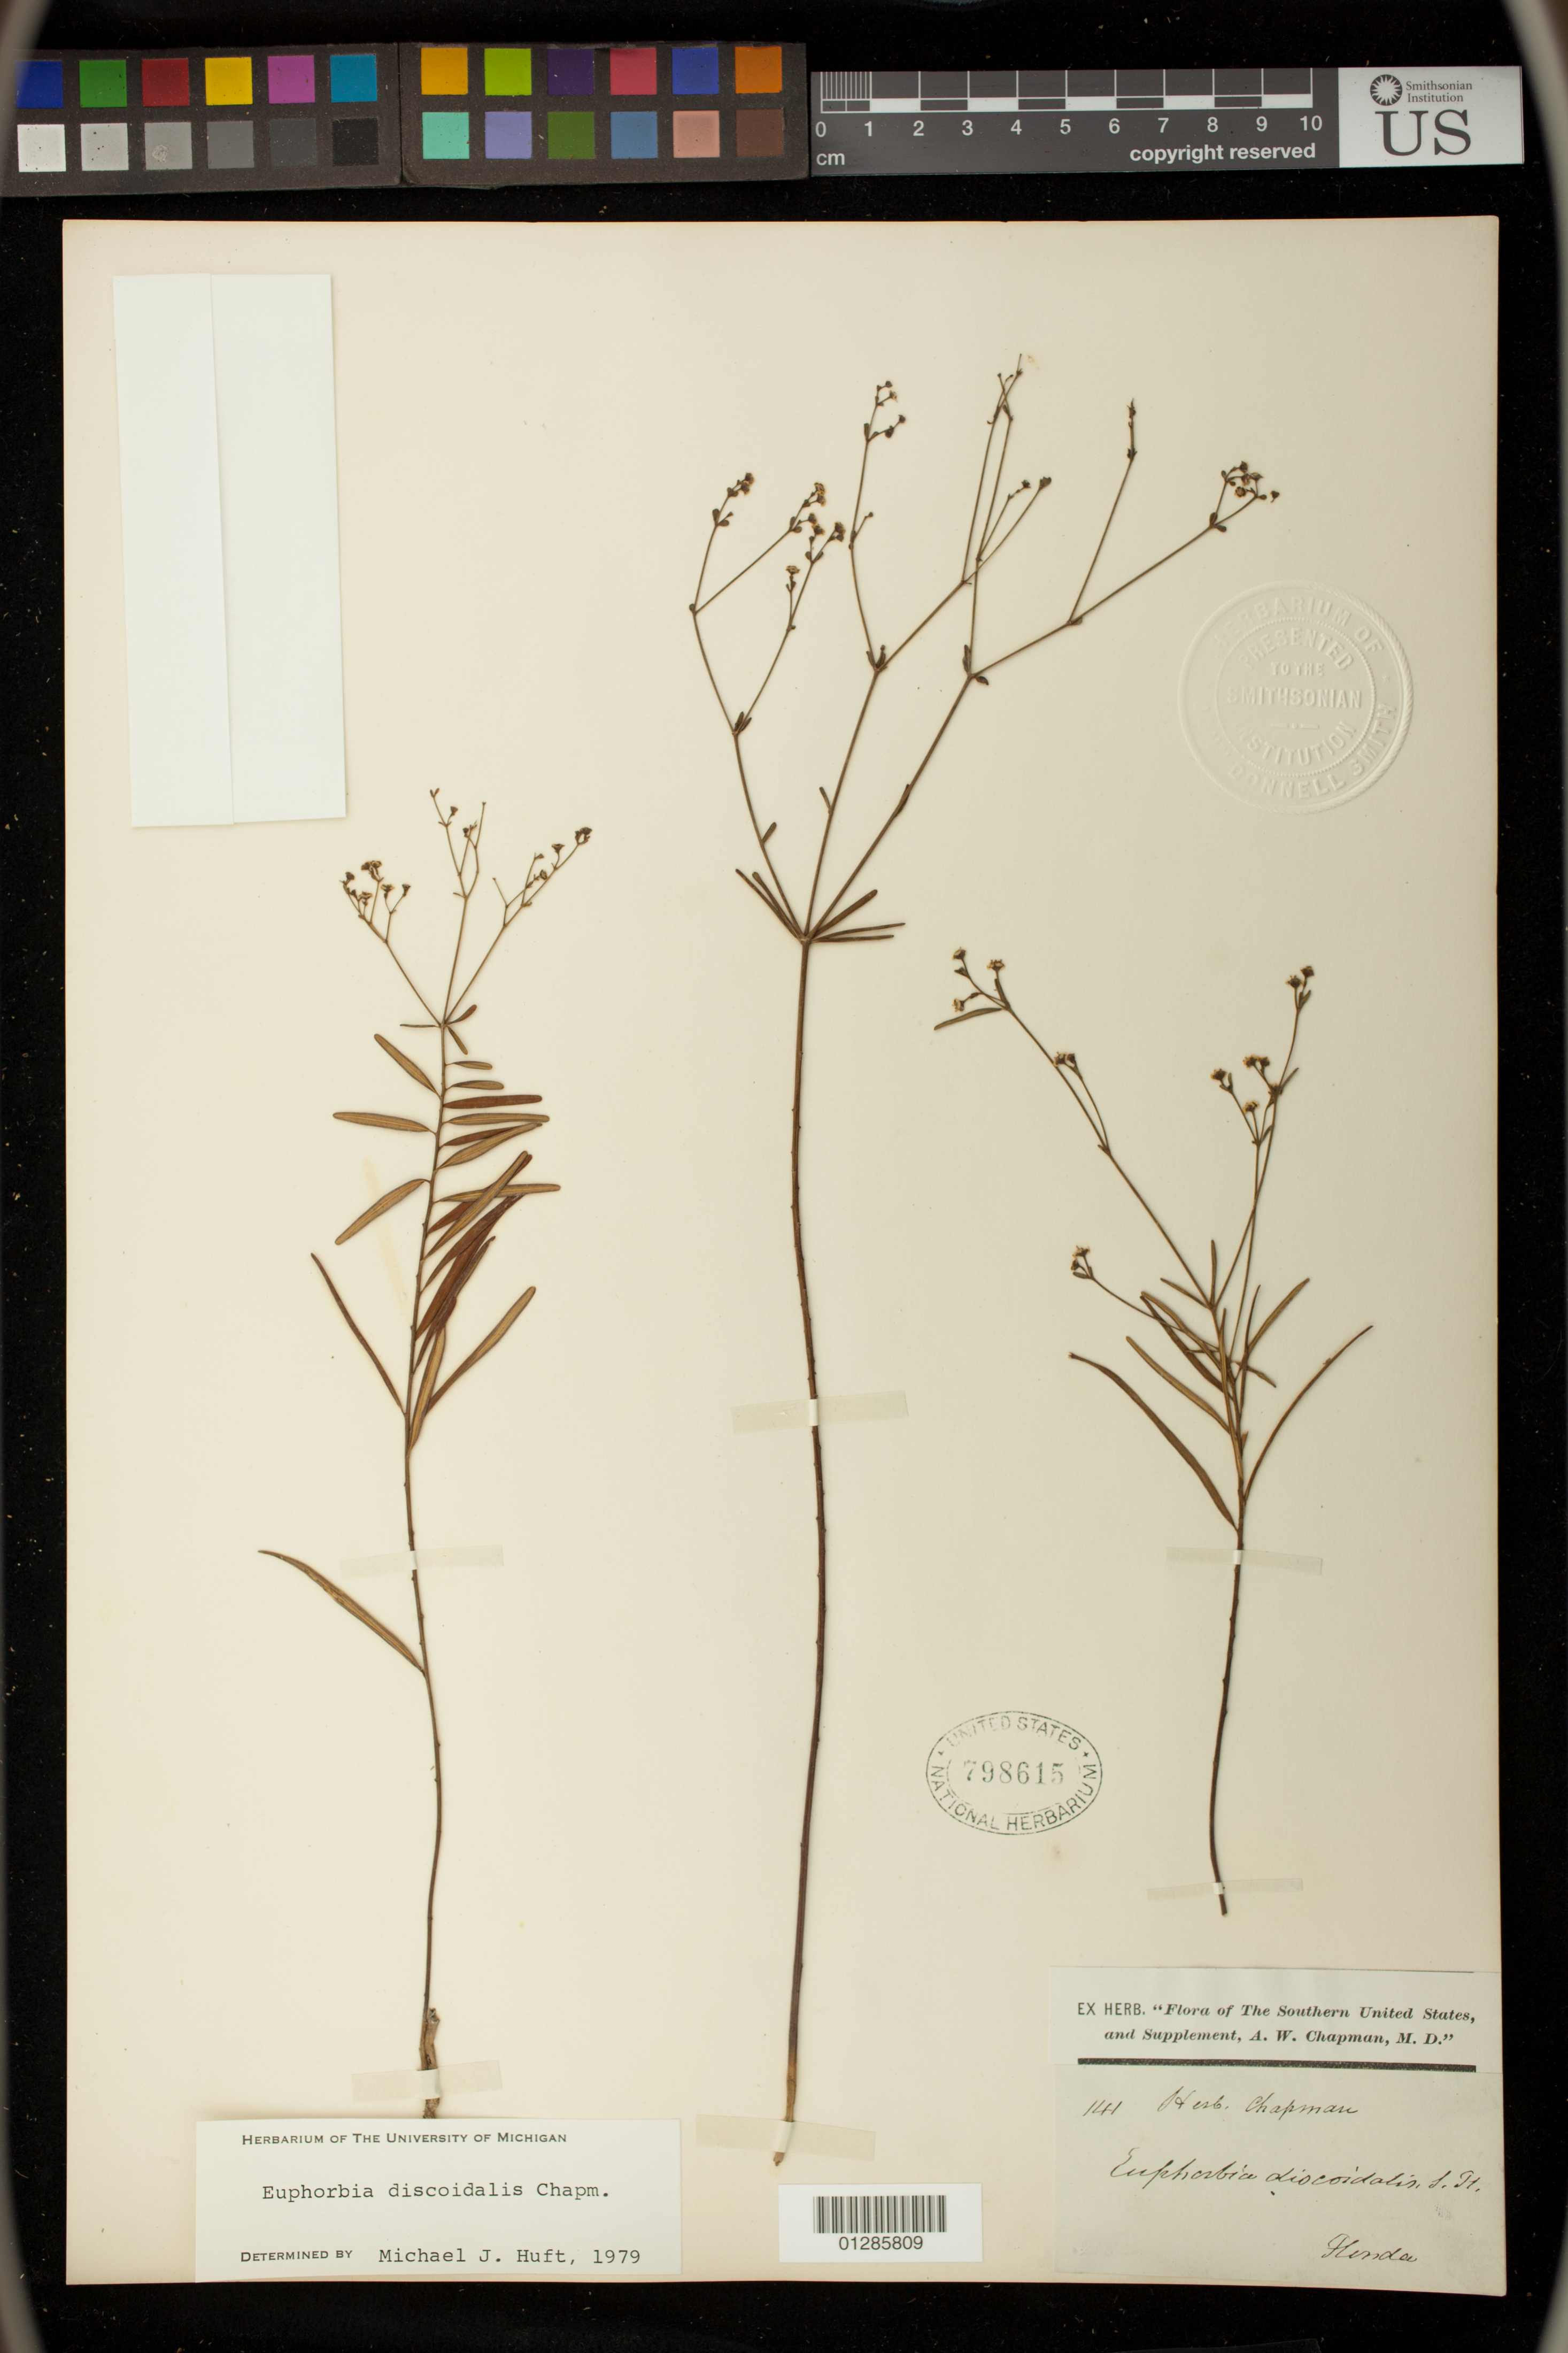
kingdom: Plantae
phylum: Tracheophyta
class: Magnoliopsida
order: Malpighiales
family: Euphorbiaceae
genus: Euphorbia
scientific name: Euphorbia discoidalis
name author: Chapm.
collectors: A. W. Chapman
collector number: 141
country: United States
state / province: Florida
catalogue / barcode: US 798615